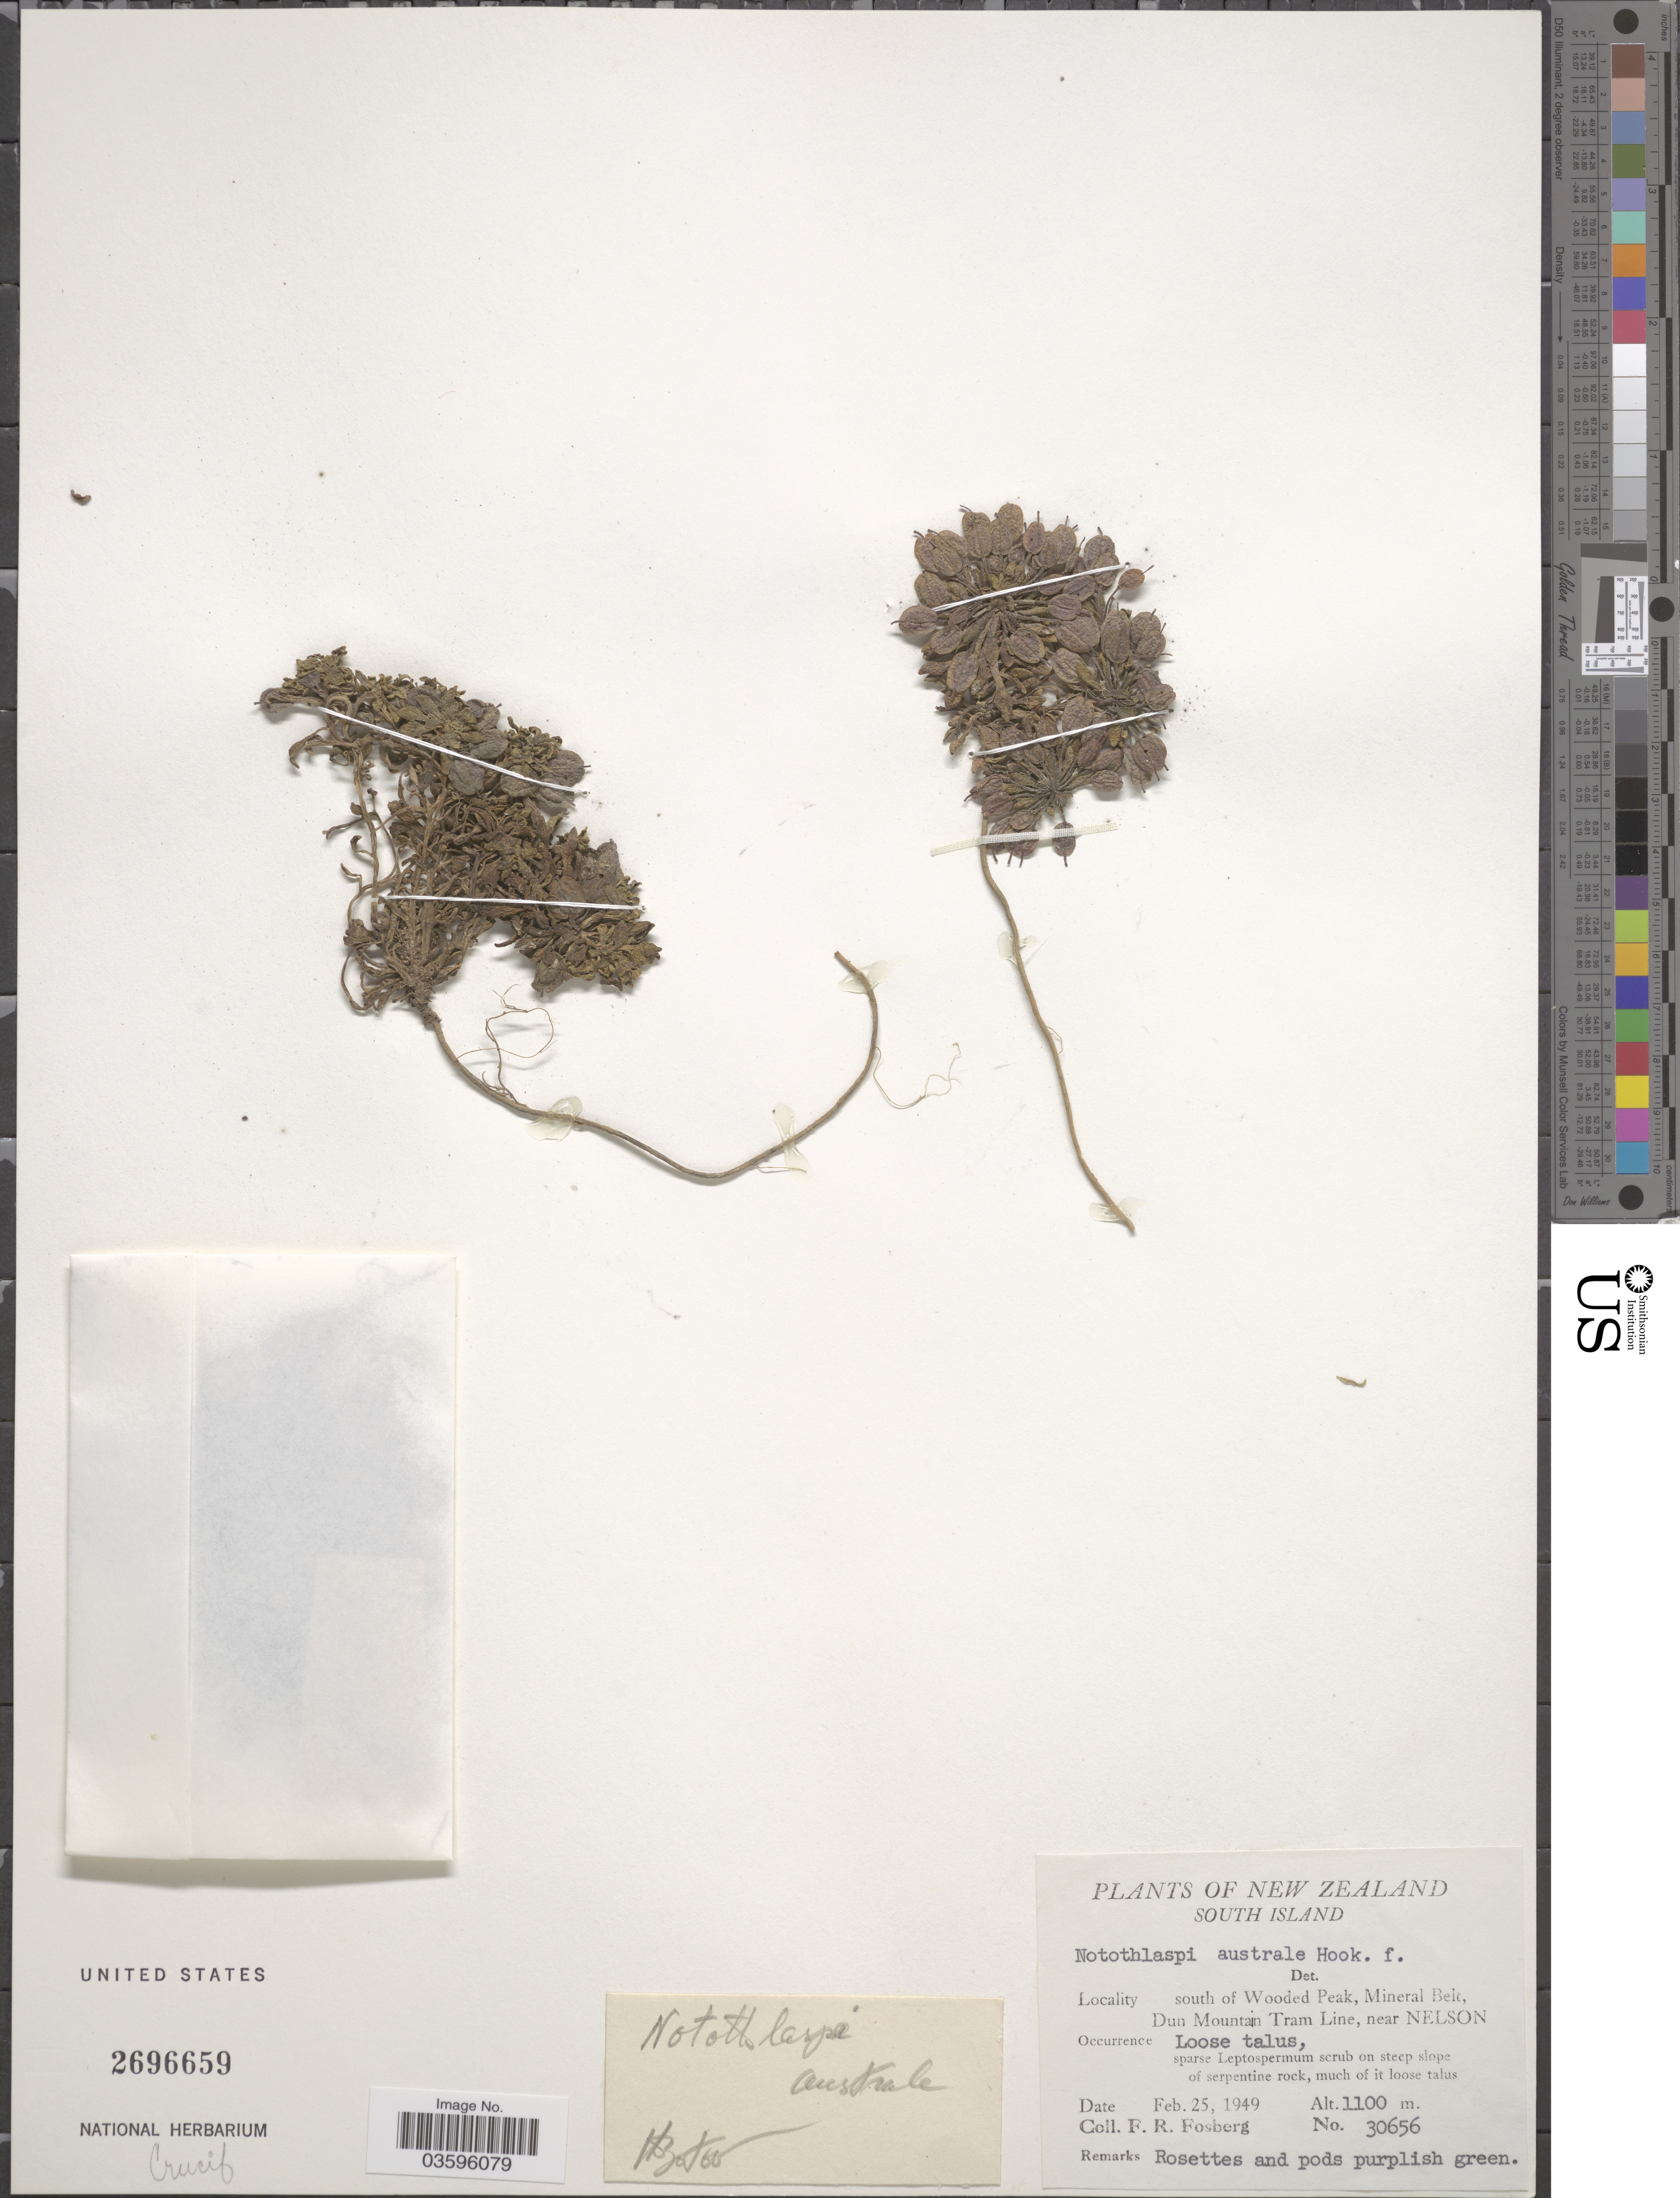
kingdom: Plantae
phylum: Tracheophyta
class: Magnoliopsida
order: Brassicales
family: Brassicaceae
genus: Notothlaspi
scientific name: Notothlaspi australe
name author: Hook. f.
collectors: F. R. Fosberg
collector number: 30656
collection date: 1949-02-25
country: New Zealand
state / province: Nelson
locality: South Island. South of Wooded Peak, Mineral Belt, Dun Mountain Tram Line, near Nelson.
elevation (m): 1100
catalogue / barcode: US 2696659